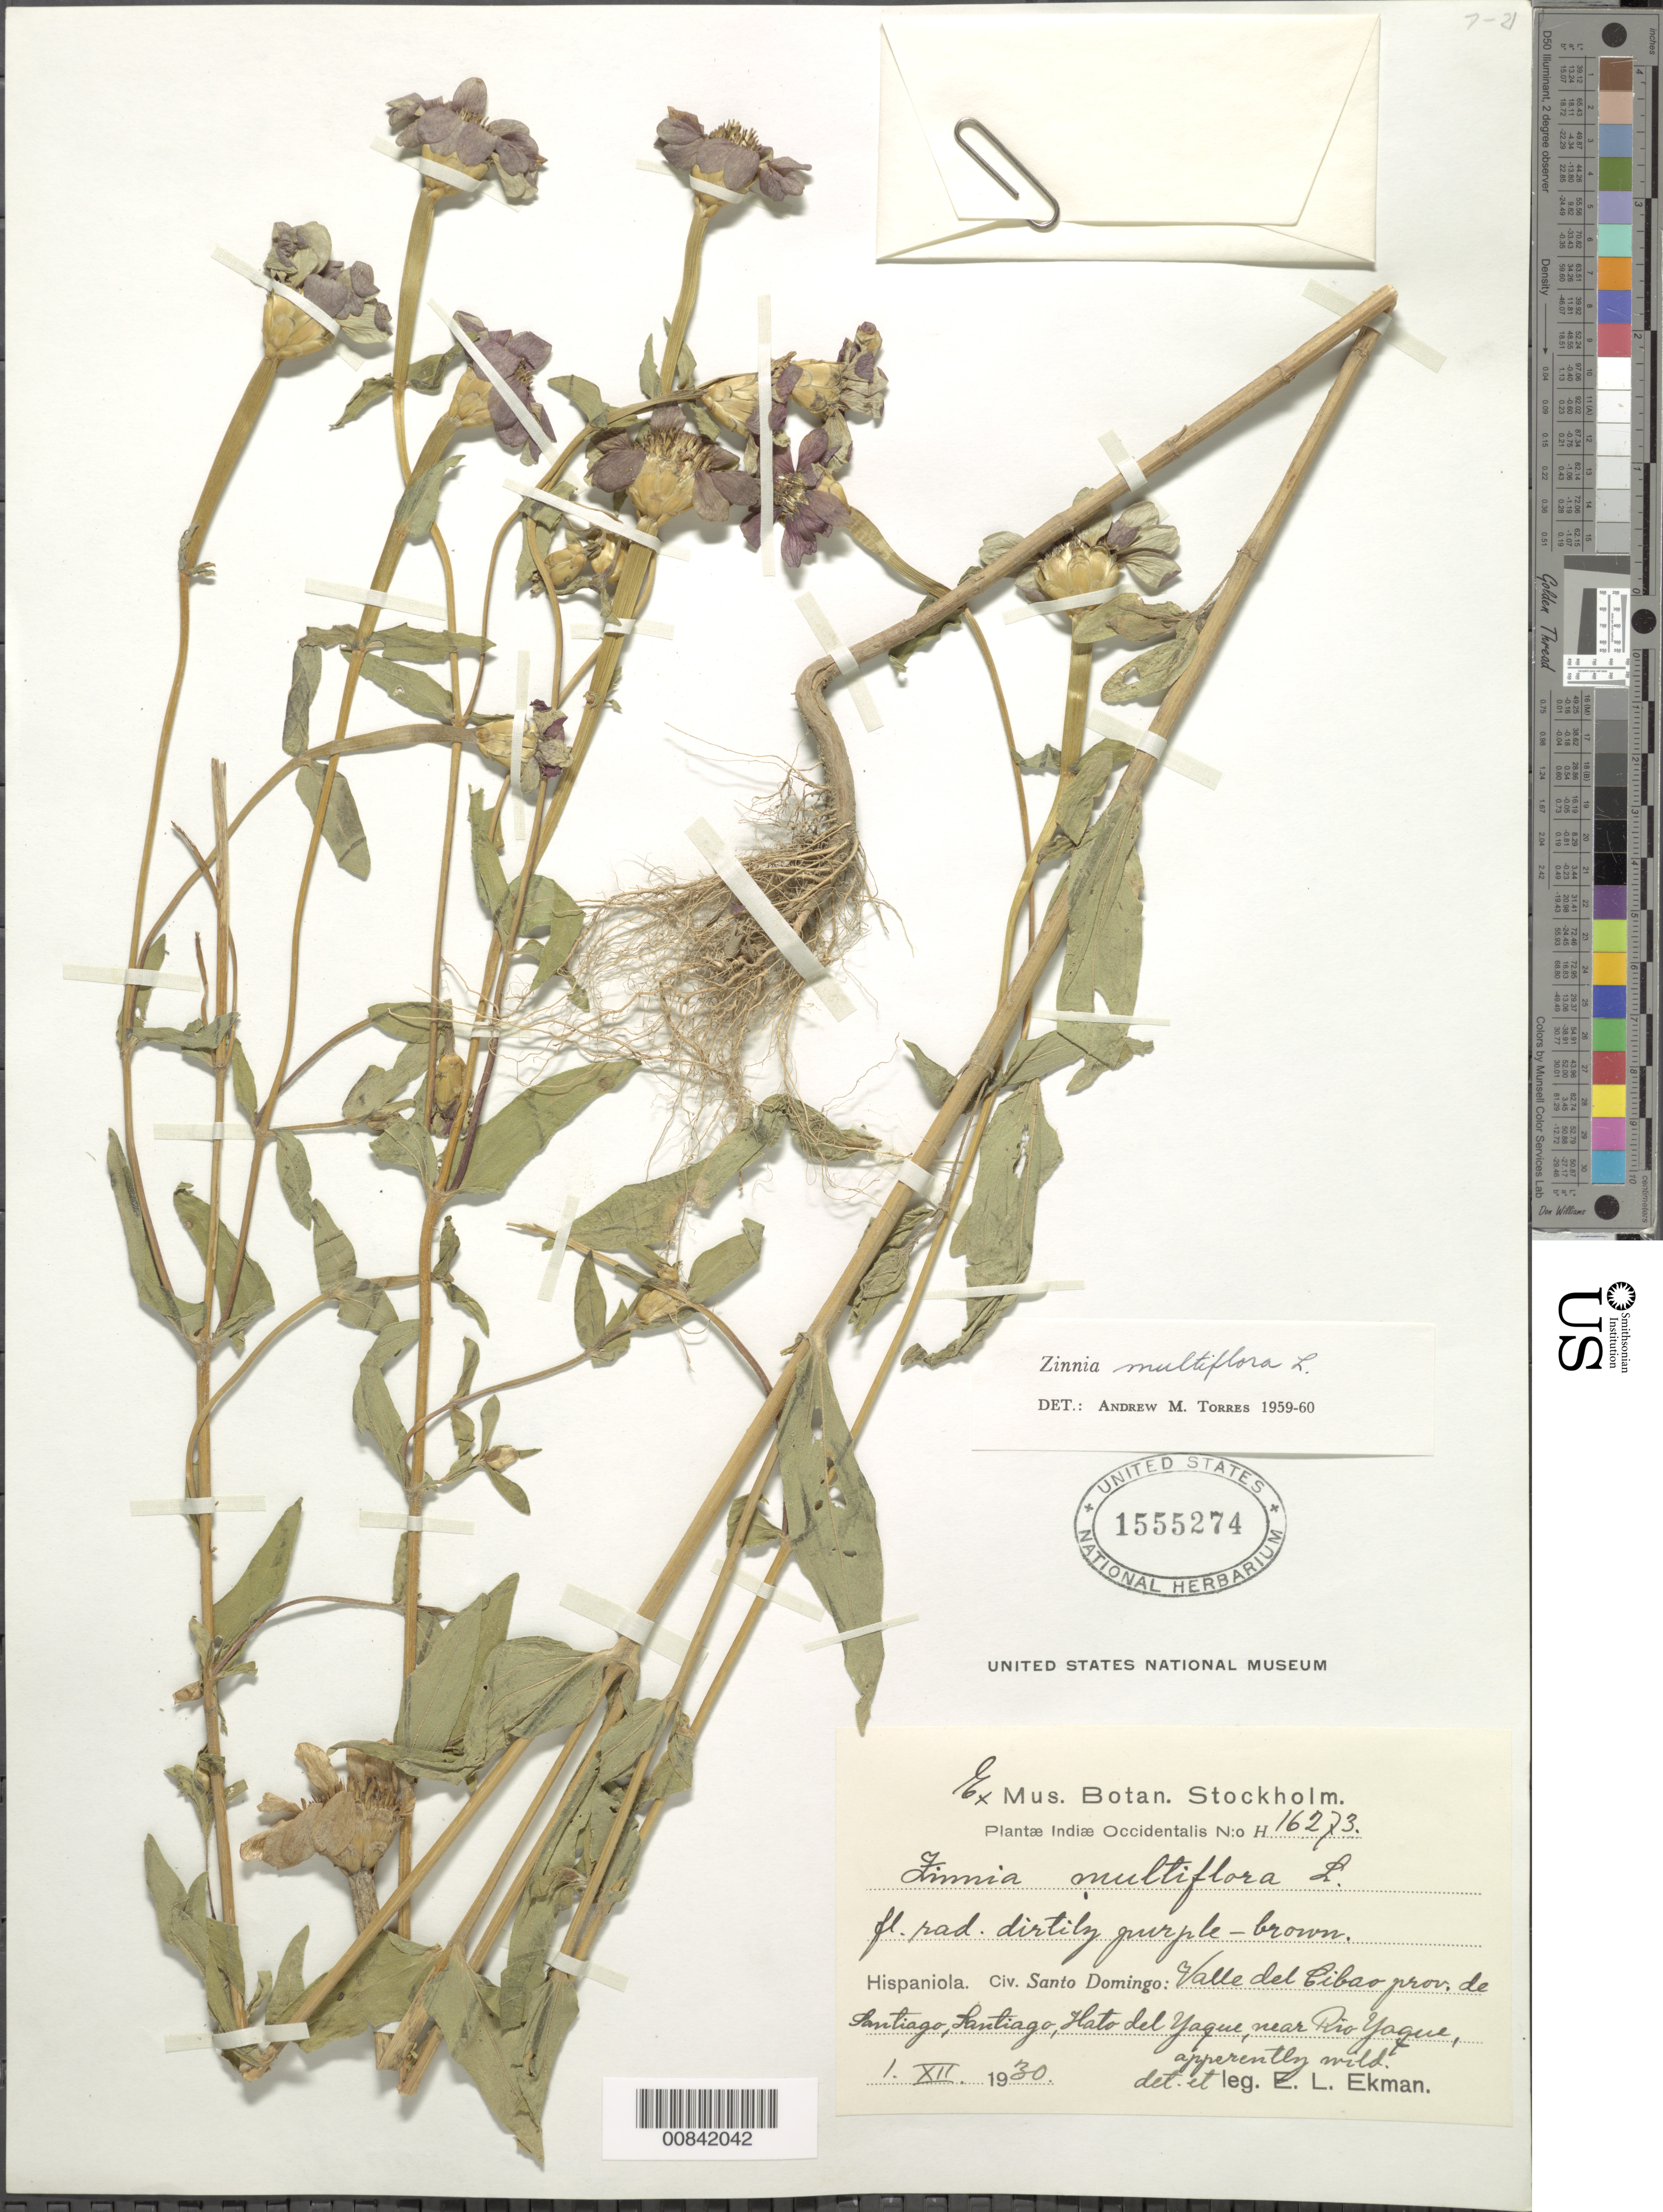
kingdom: Plantae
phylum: Tracheophyta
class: Magnoliopsida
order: Asterales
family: Asteraceae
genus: Zinnia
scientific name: Zinnia peruviana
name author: (L.) L.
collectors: E. L. Ekman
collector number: H 16273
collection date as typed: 01 Dec 1930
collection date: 1930-12-01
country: Dominican Republic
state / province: Santiago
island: Hispaniola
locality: Valle del Cibao, Santiago, Hato del Yaque, near Rio Yaque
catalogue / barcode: US 1555274